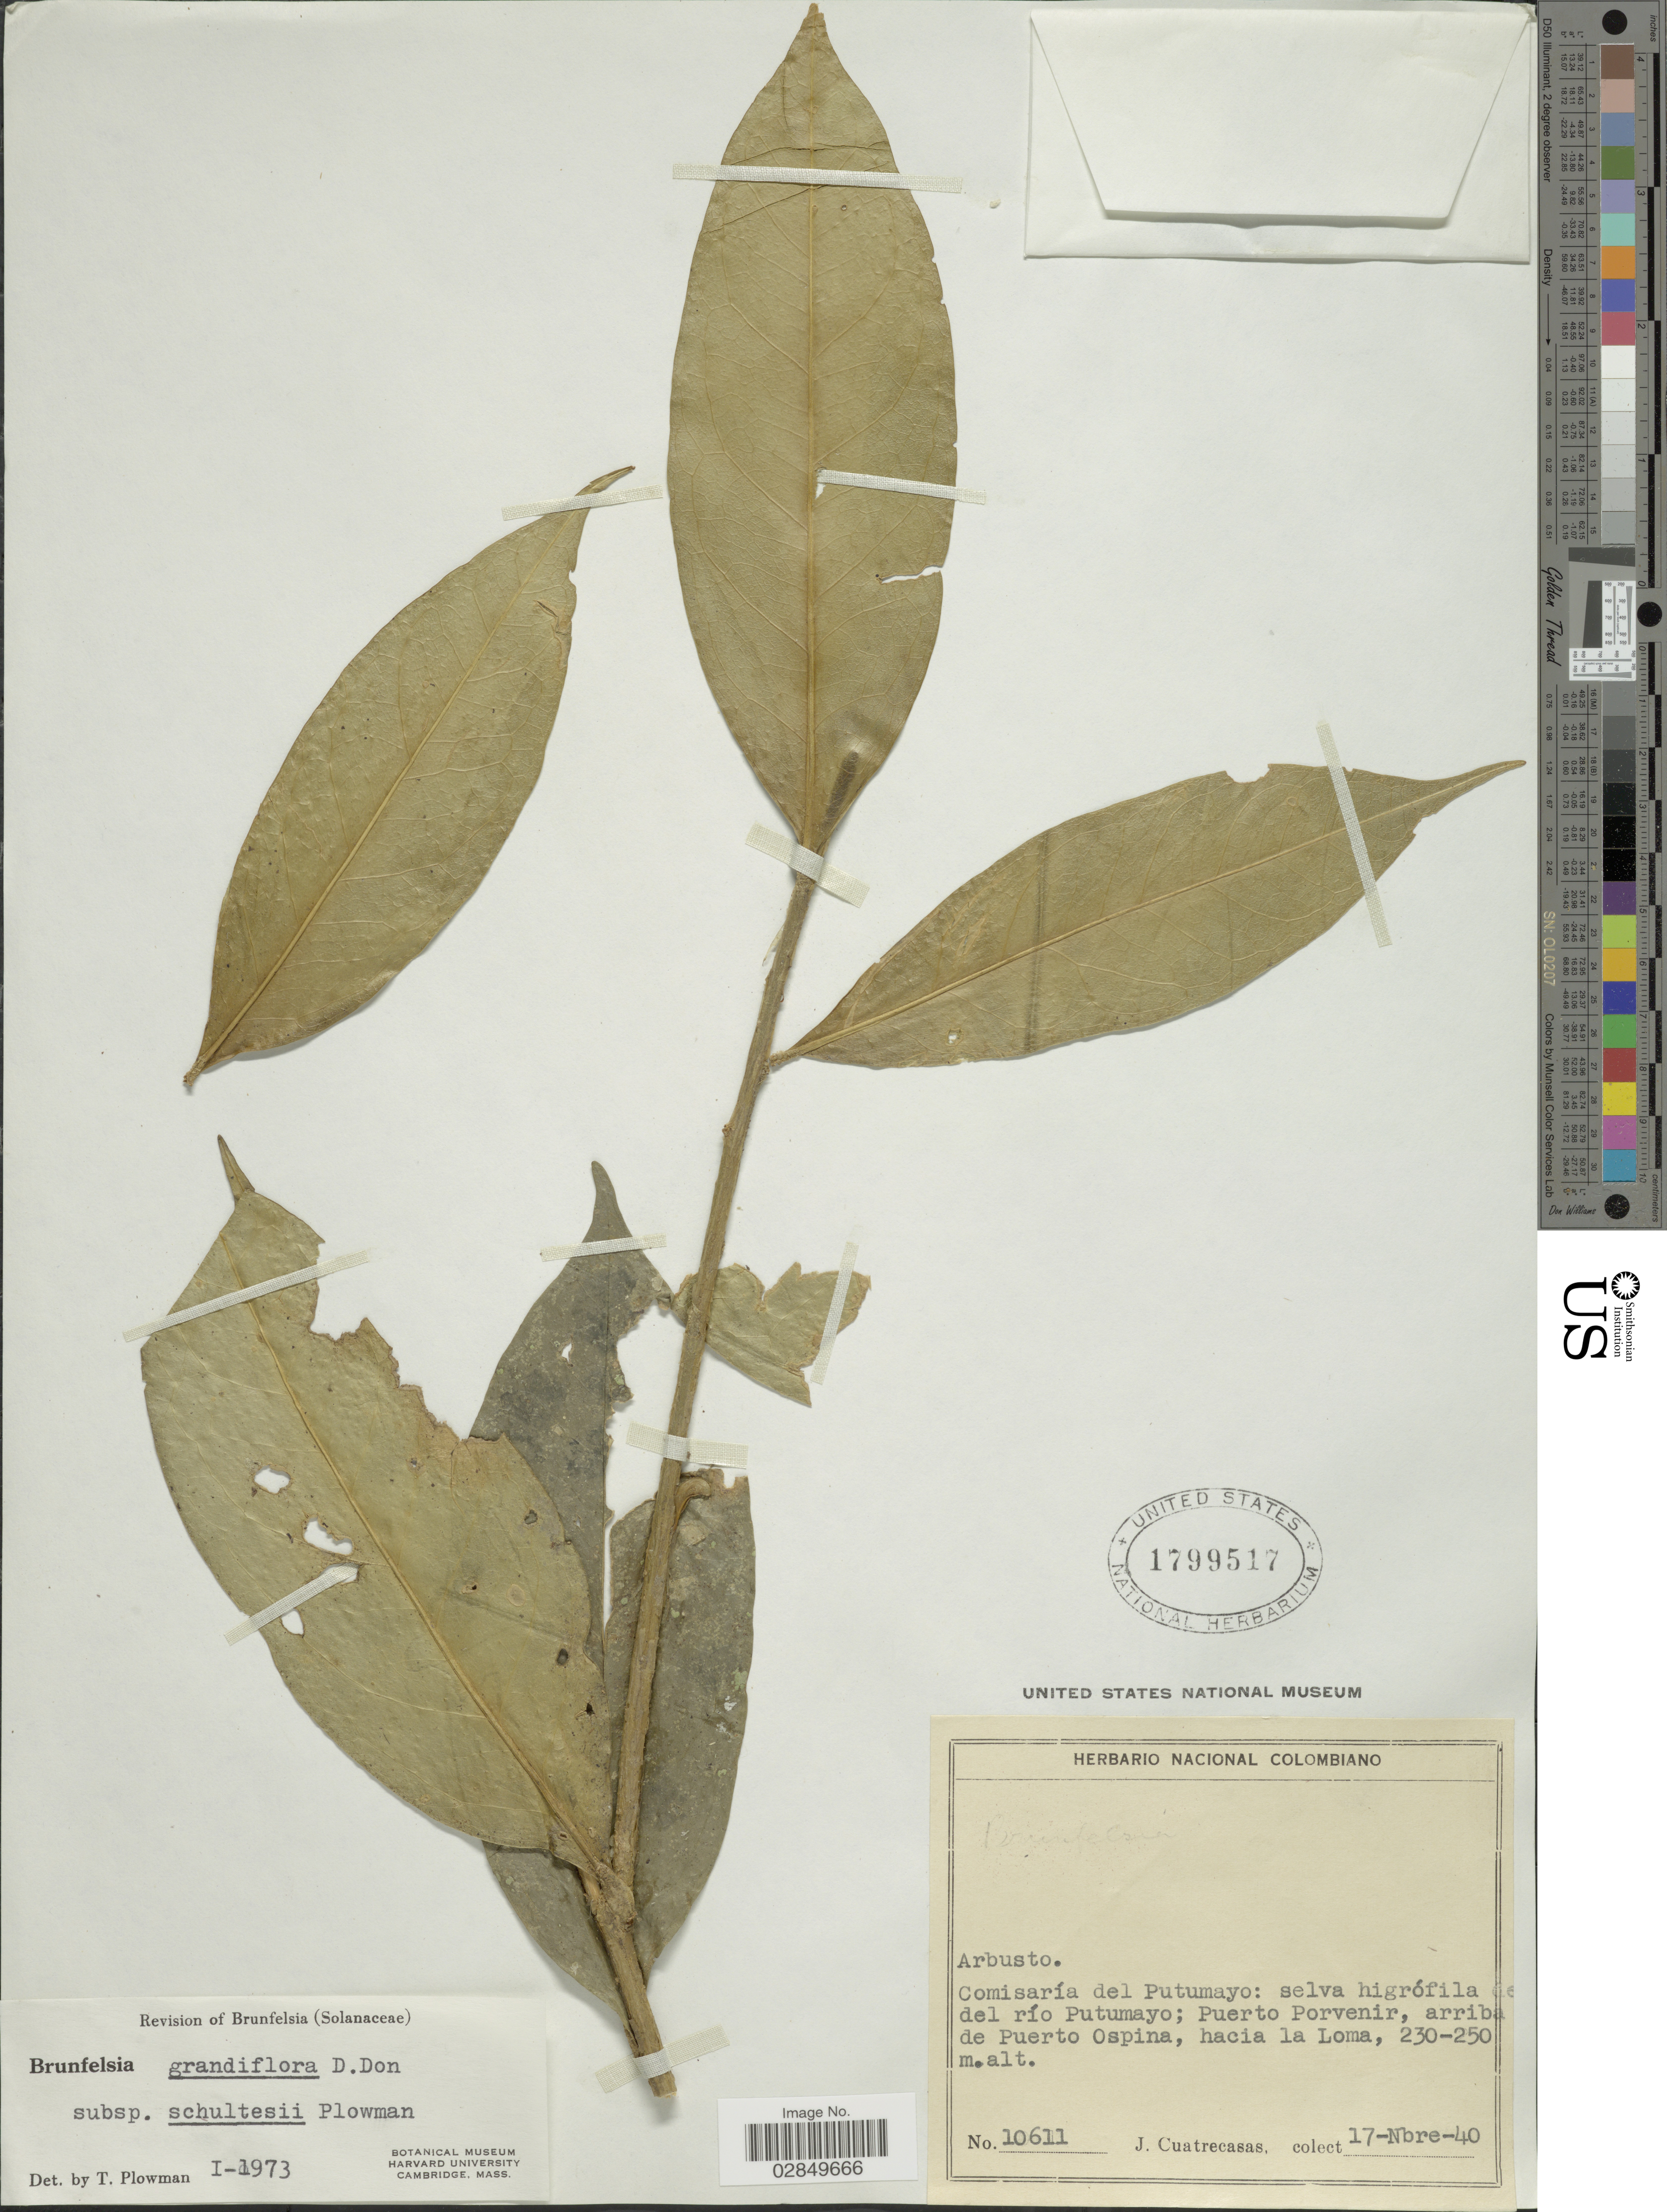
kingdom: Plantae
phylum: Tracheophyta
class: Magnoliopsida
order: Solanales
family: Solanaceae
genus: Brunfelsia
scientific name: Brunfelsia grandiflora subsp. schultesii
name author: Plowman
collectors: J. Cuatrecasas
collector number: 10611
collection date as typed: Transcribed d/m/y: 17/11/40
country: Colombia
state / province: Putumayo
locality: Comisaría del Putumayo, selva higrófila del río Putumayo, Puerto Porvenir, arriba de Puerto Ospina, hacia la Loma.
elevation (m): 230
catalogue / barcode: US 1799517